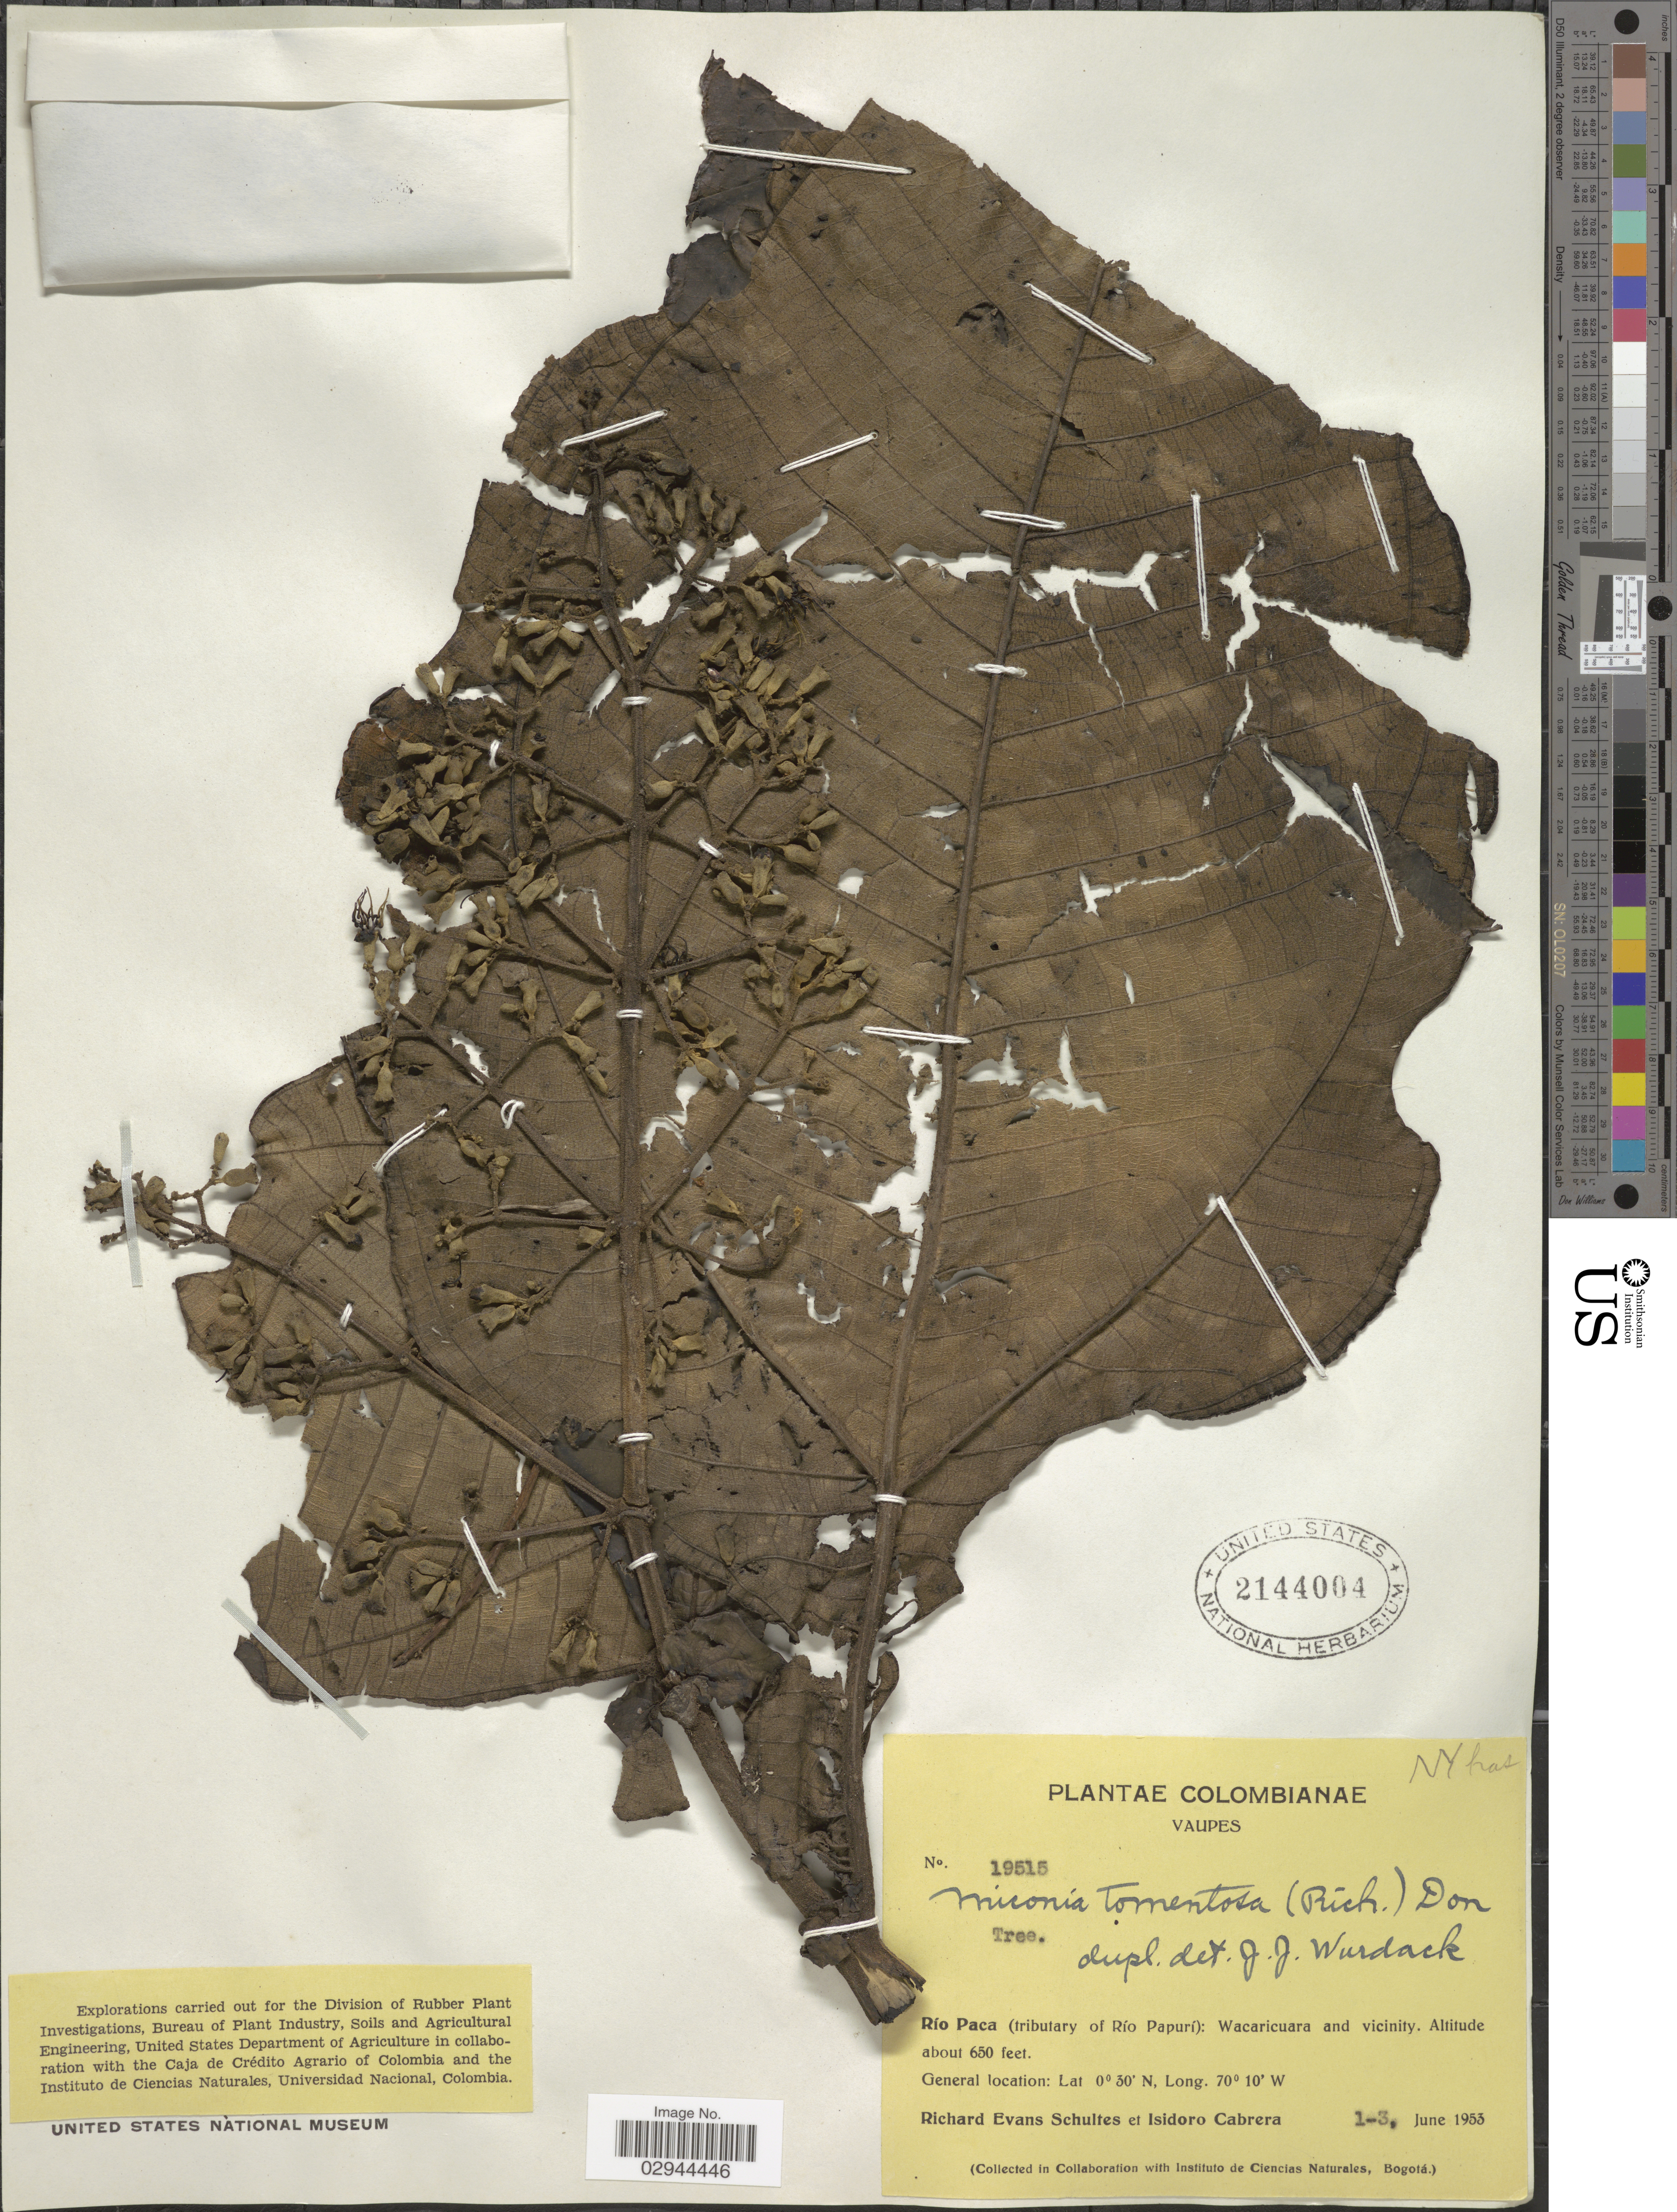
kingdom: Plantae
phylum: Tracheophyta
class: Magnoliopsida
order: Myrtales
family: Melastomataceae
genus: Miconia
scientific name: Miconia tomentosa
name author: (Rich.) D. Don ex DC.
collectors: R. E. Schultes & I. Cabrera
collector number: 19515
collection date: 1953-06-01/1953-06-03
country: Colombia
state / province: Vaupés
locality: Río Paca (tributary of Río Papurí): Wacaricauara and vicinity.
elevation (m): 198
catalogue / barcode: US 2144004